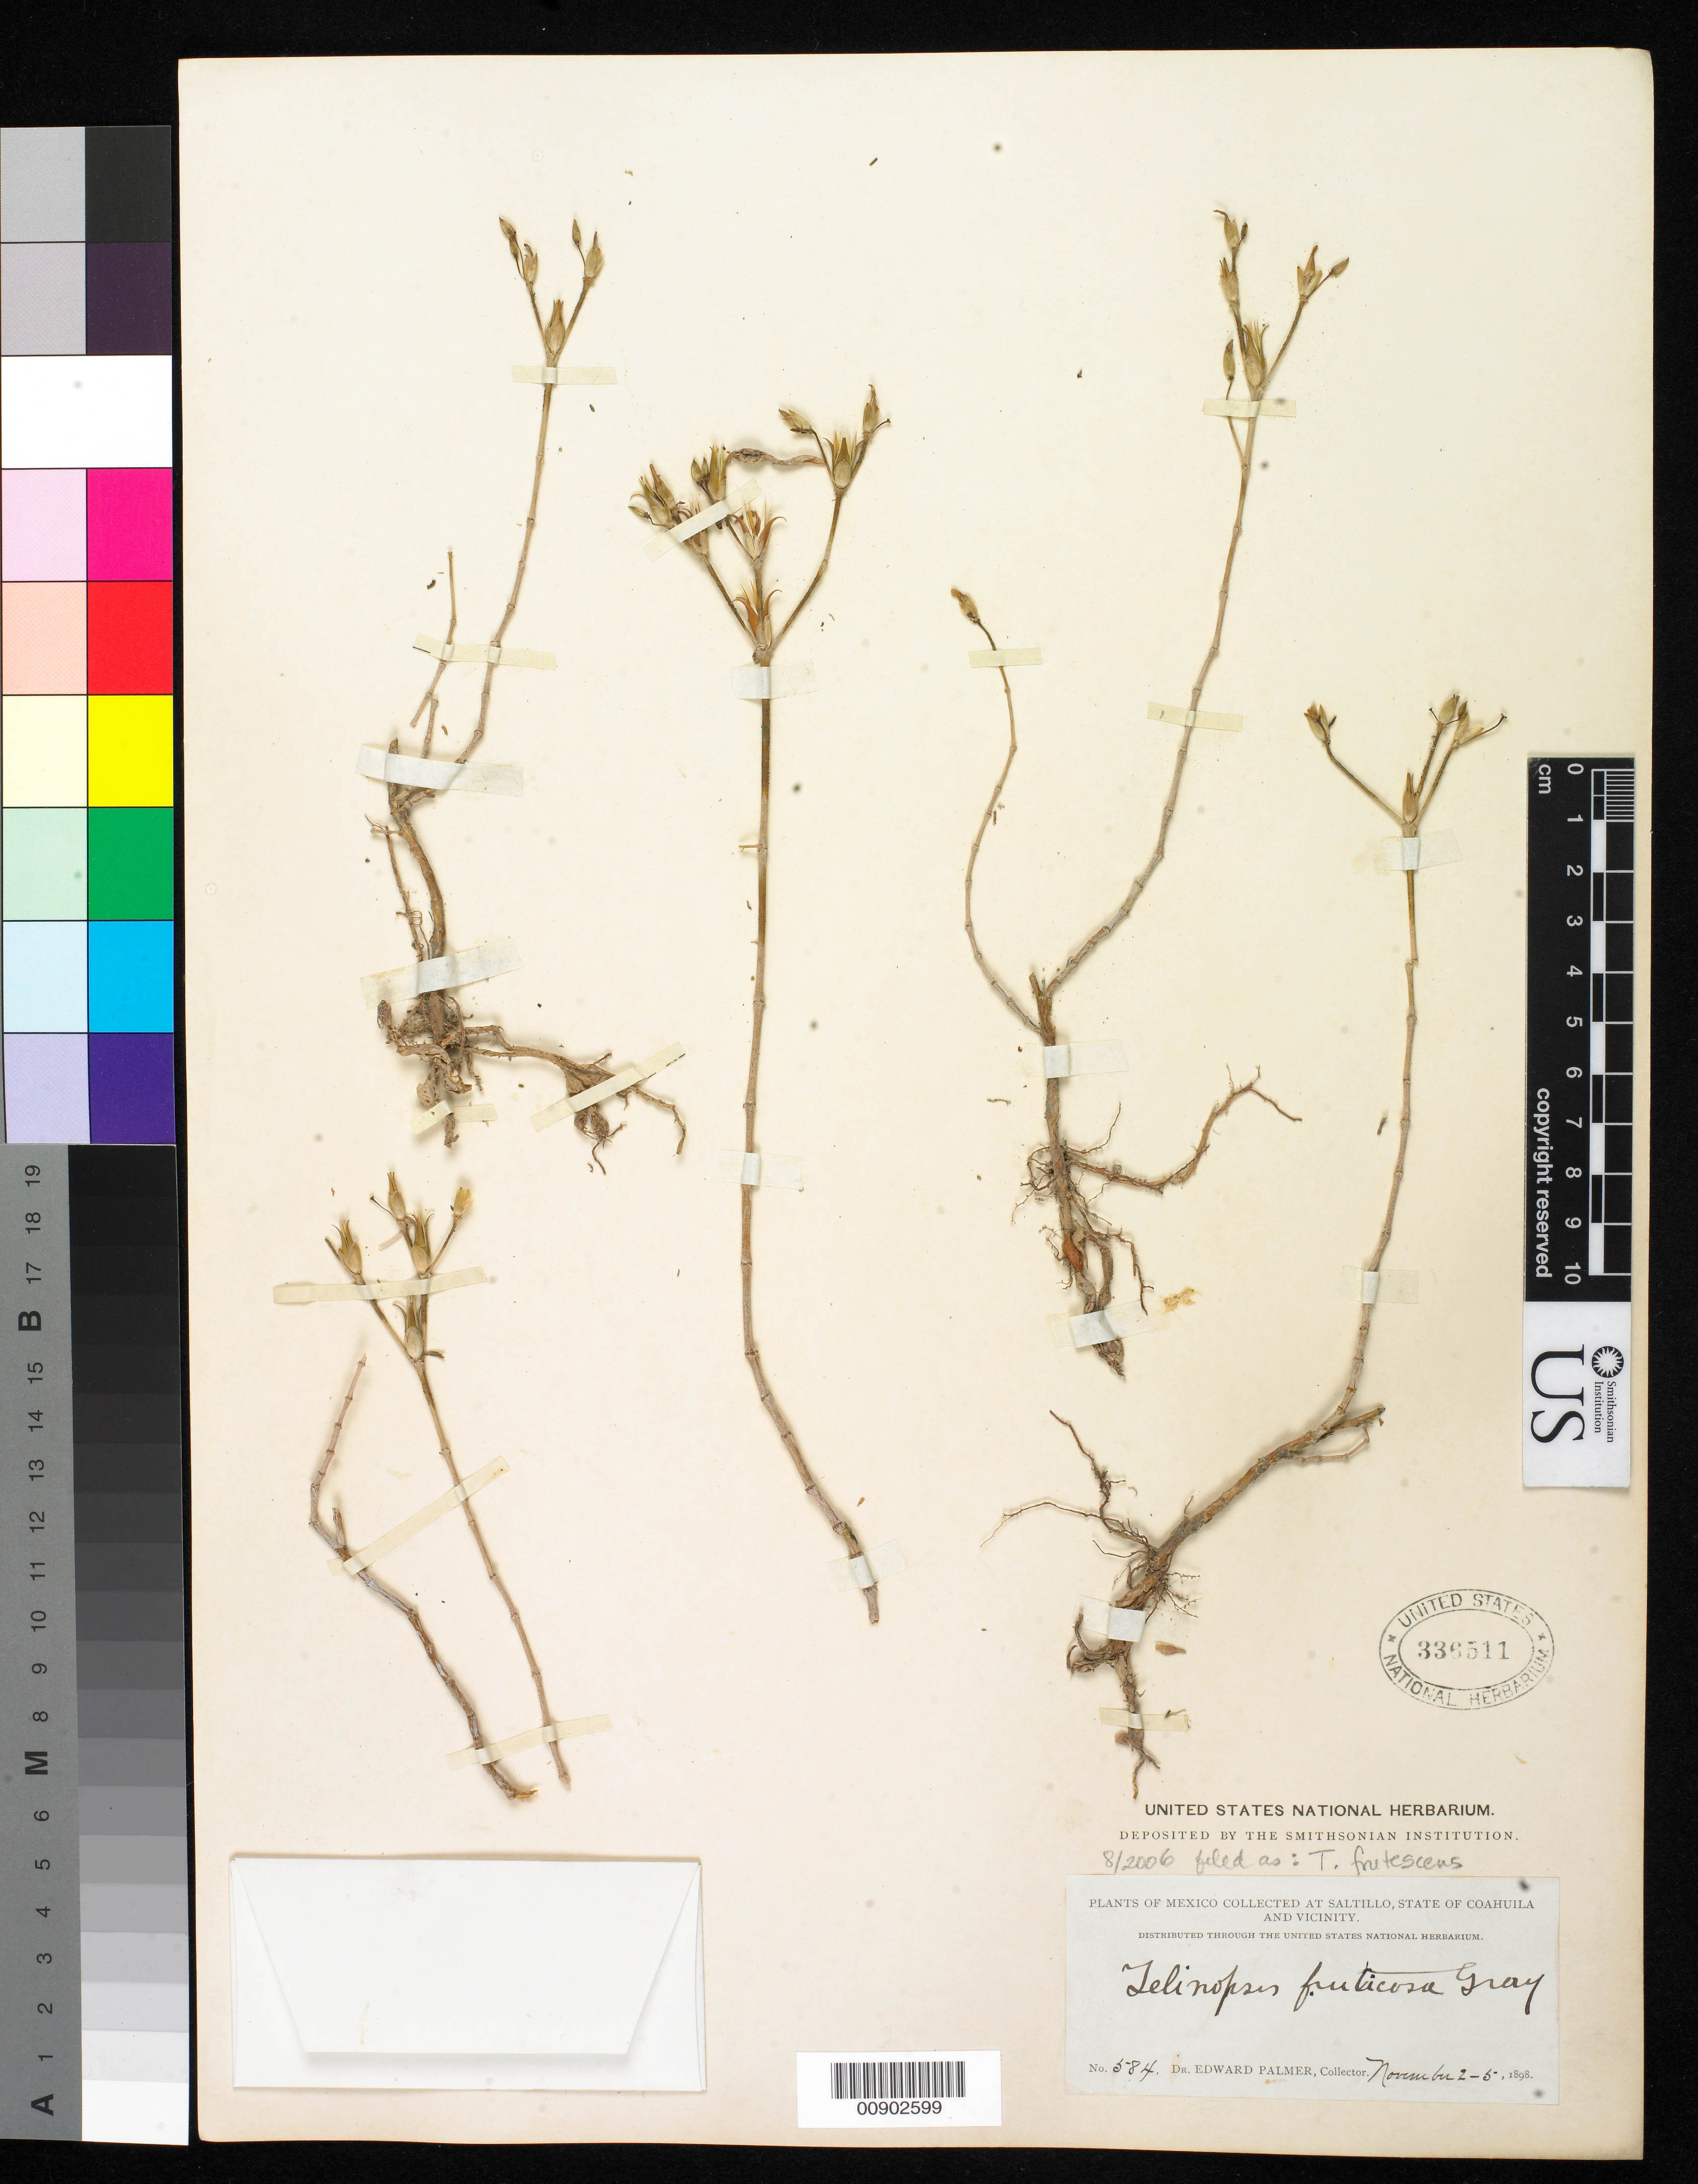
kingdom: Plantae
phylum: Tracheophyta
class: Magnoliopsida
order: Caryophyllales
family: Anacampserotaceae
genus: Talinopsis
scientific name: Talinopsis frutescens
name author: A. Gray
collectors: E. Palmer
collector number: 584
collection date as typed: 02 Nov 1898 to 05 Nov 1898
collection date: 1898-11-02/1898-11-05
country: Mexico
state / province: Coahuila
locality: Saltillo, Coahuila and vicinity.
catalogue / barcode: US 336511